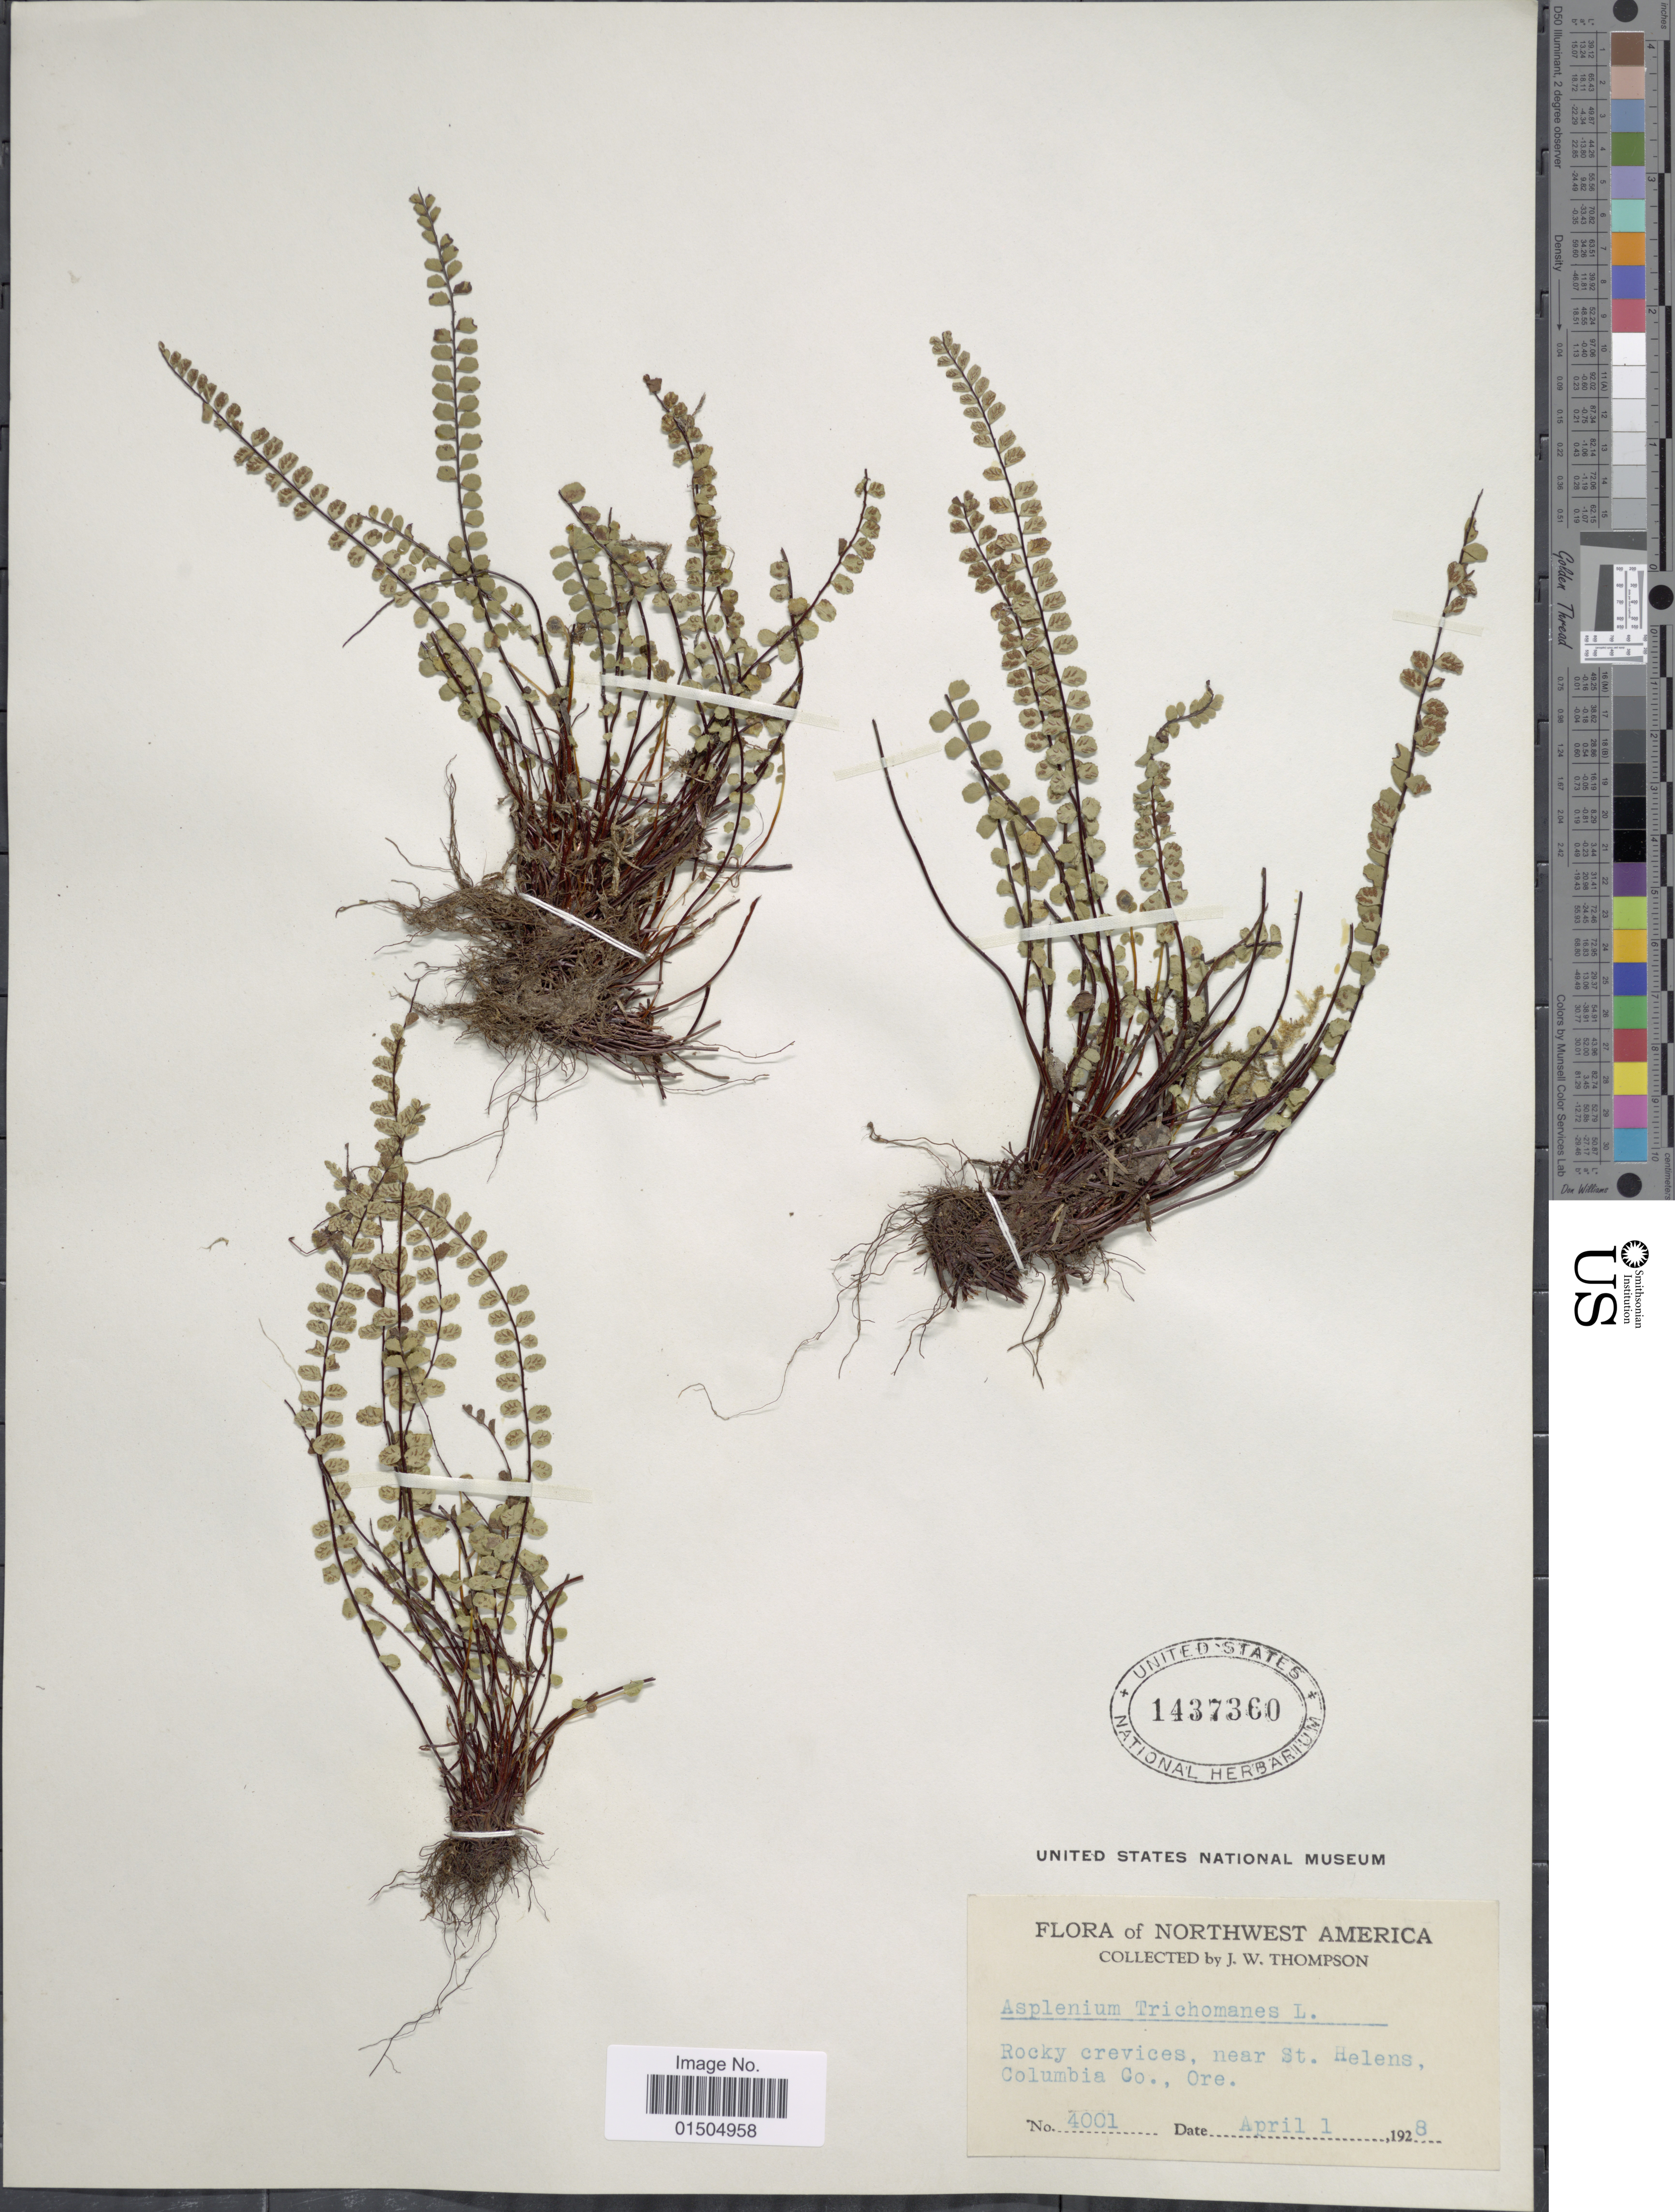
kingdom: Plantae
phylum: Tracheophyta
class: Polypodiopsida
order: Polypodiales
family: Aspleniaceae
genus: Asplenium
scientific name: Asplenium trichomanes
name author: L.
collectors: J. W. Thompson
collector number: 4001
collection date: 1928-04-01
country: United States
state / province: Oregon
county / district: Columbia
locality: Rocky crevices, near St. Helens, Columbia Co.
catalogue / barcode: US 1437360